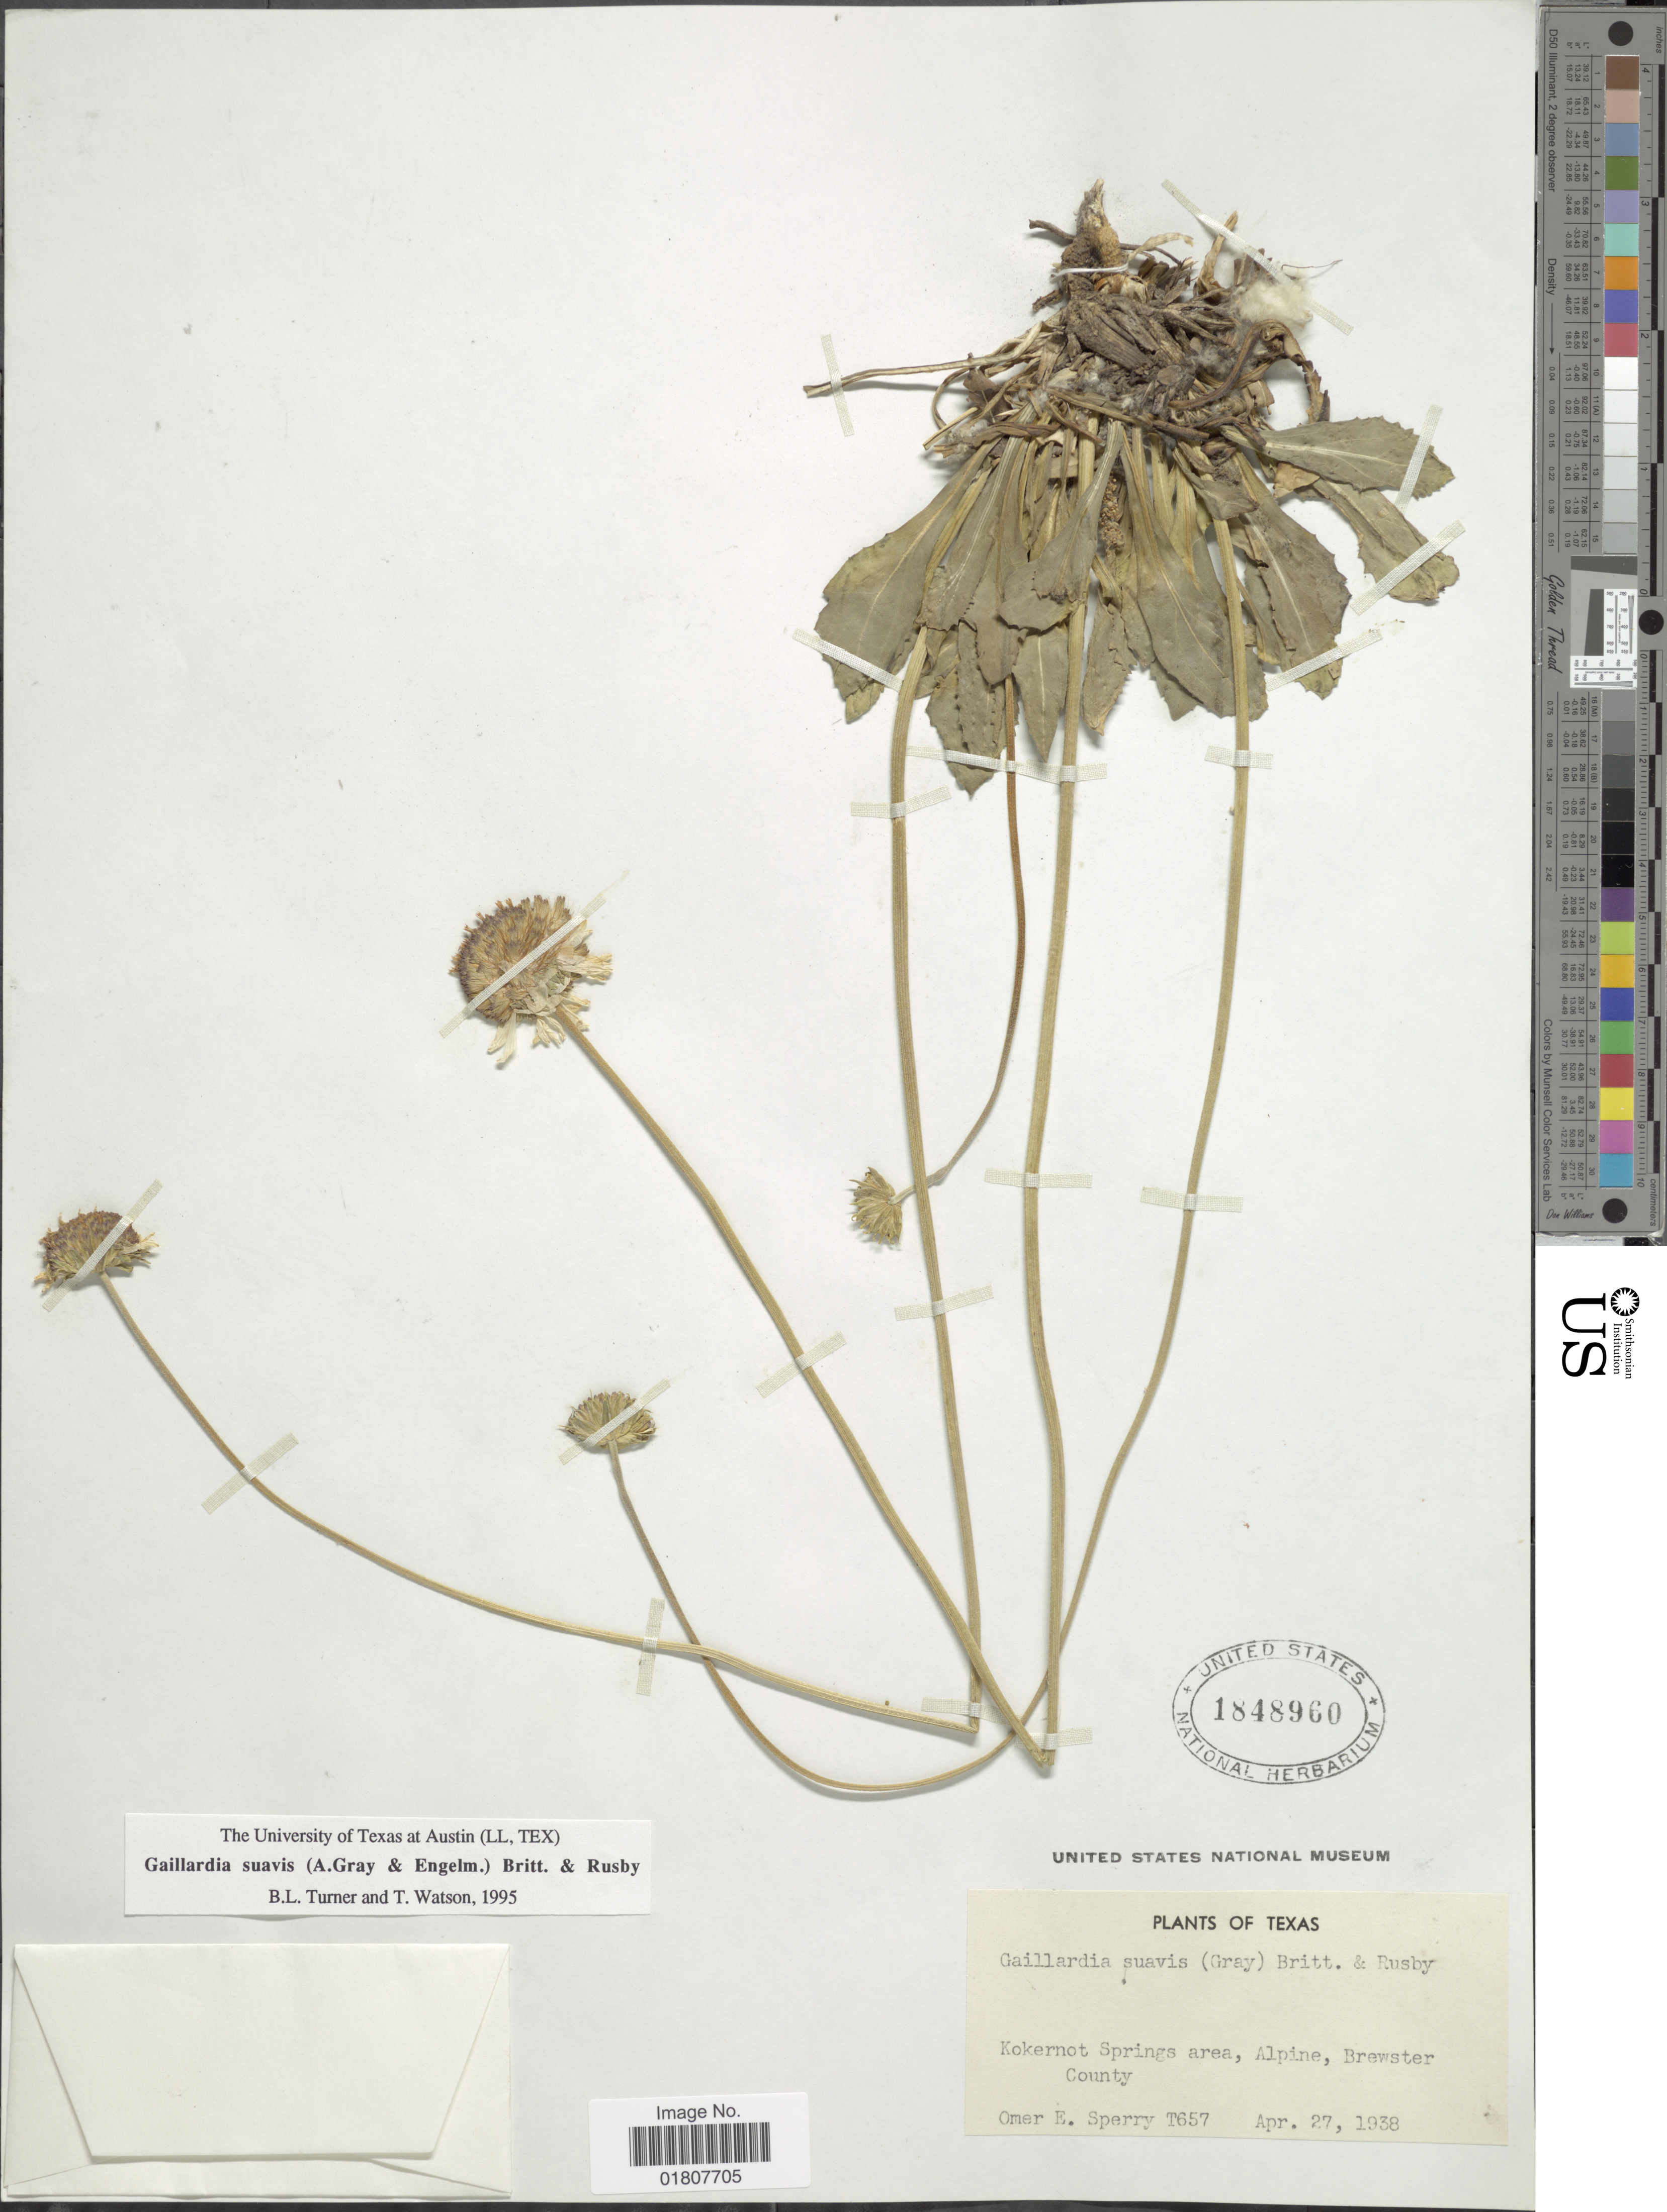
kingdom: Plantae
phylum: Tracheophyta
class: Magnoliopsida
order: Asterales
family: Asteraceae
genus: Gaillardia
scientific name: Gaillardia suavis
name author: (A. Gray & Engelm.) Britton & Rusby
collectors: O. E. Sperry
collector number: T657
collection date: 1938-04-27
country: United States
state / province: Texas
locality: Kokernot Springs area, Alpine, Brewster County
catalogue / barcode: US 1848960